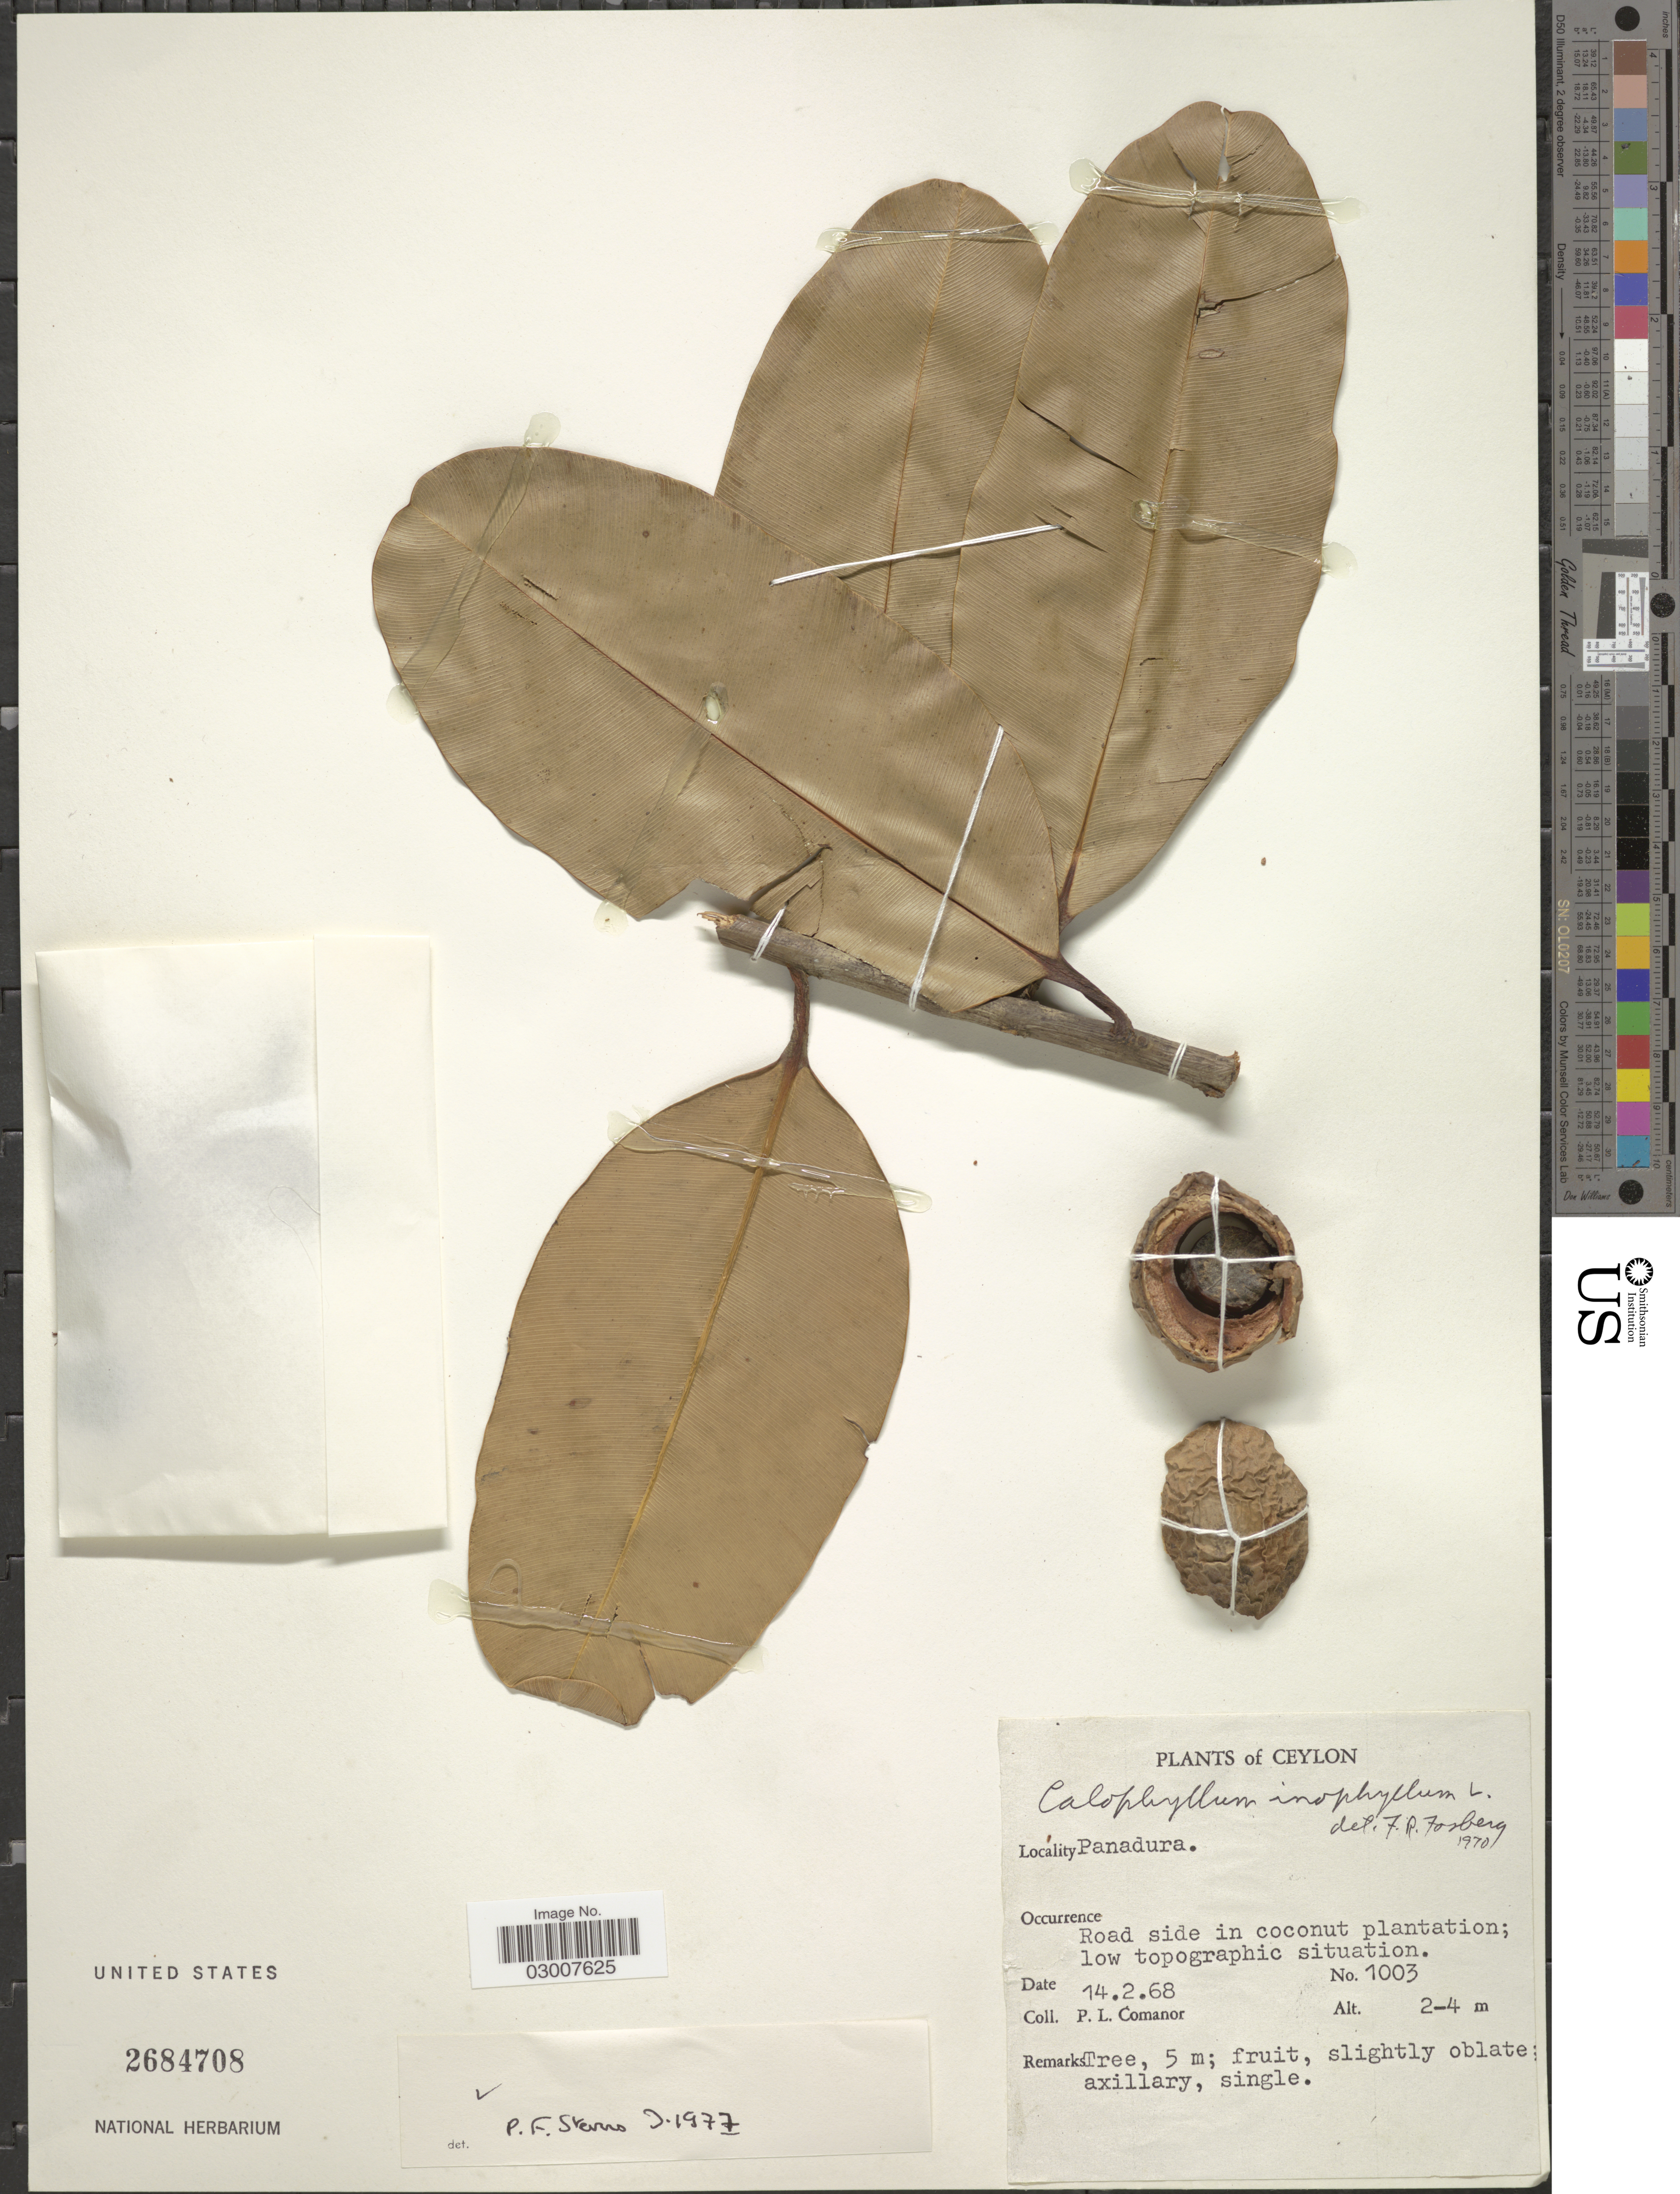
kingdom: Plantae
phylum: Tracheophyta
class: Magnoliopsida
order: Malpighiales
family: Calophyllaceae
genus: Calophyllum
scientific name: Calophyllum inophyllum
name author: L.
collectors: P. Comanor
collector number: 1003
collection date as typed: Transcribed d/m/y: 14/2/68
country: Sri Lanka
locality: Ceylon. Panadura.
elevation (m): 2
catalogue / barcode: US 2684708